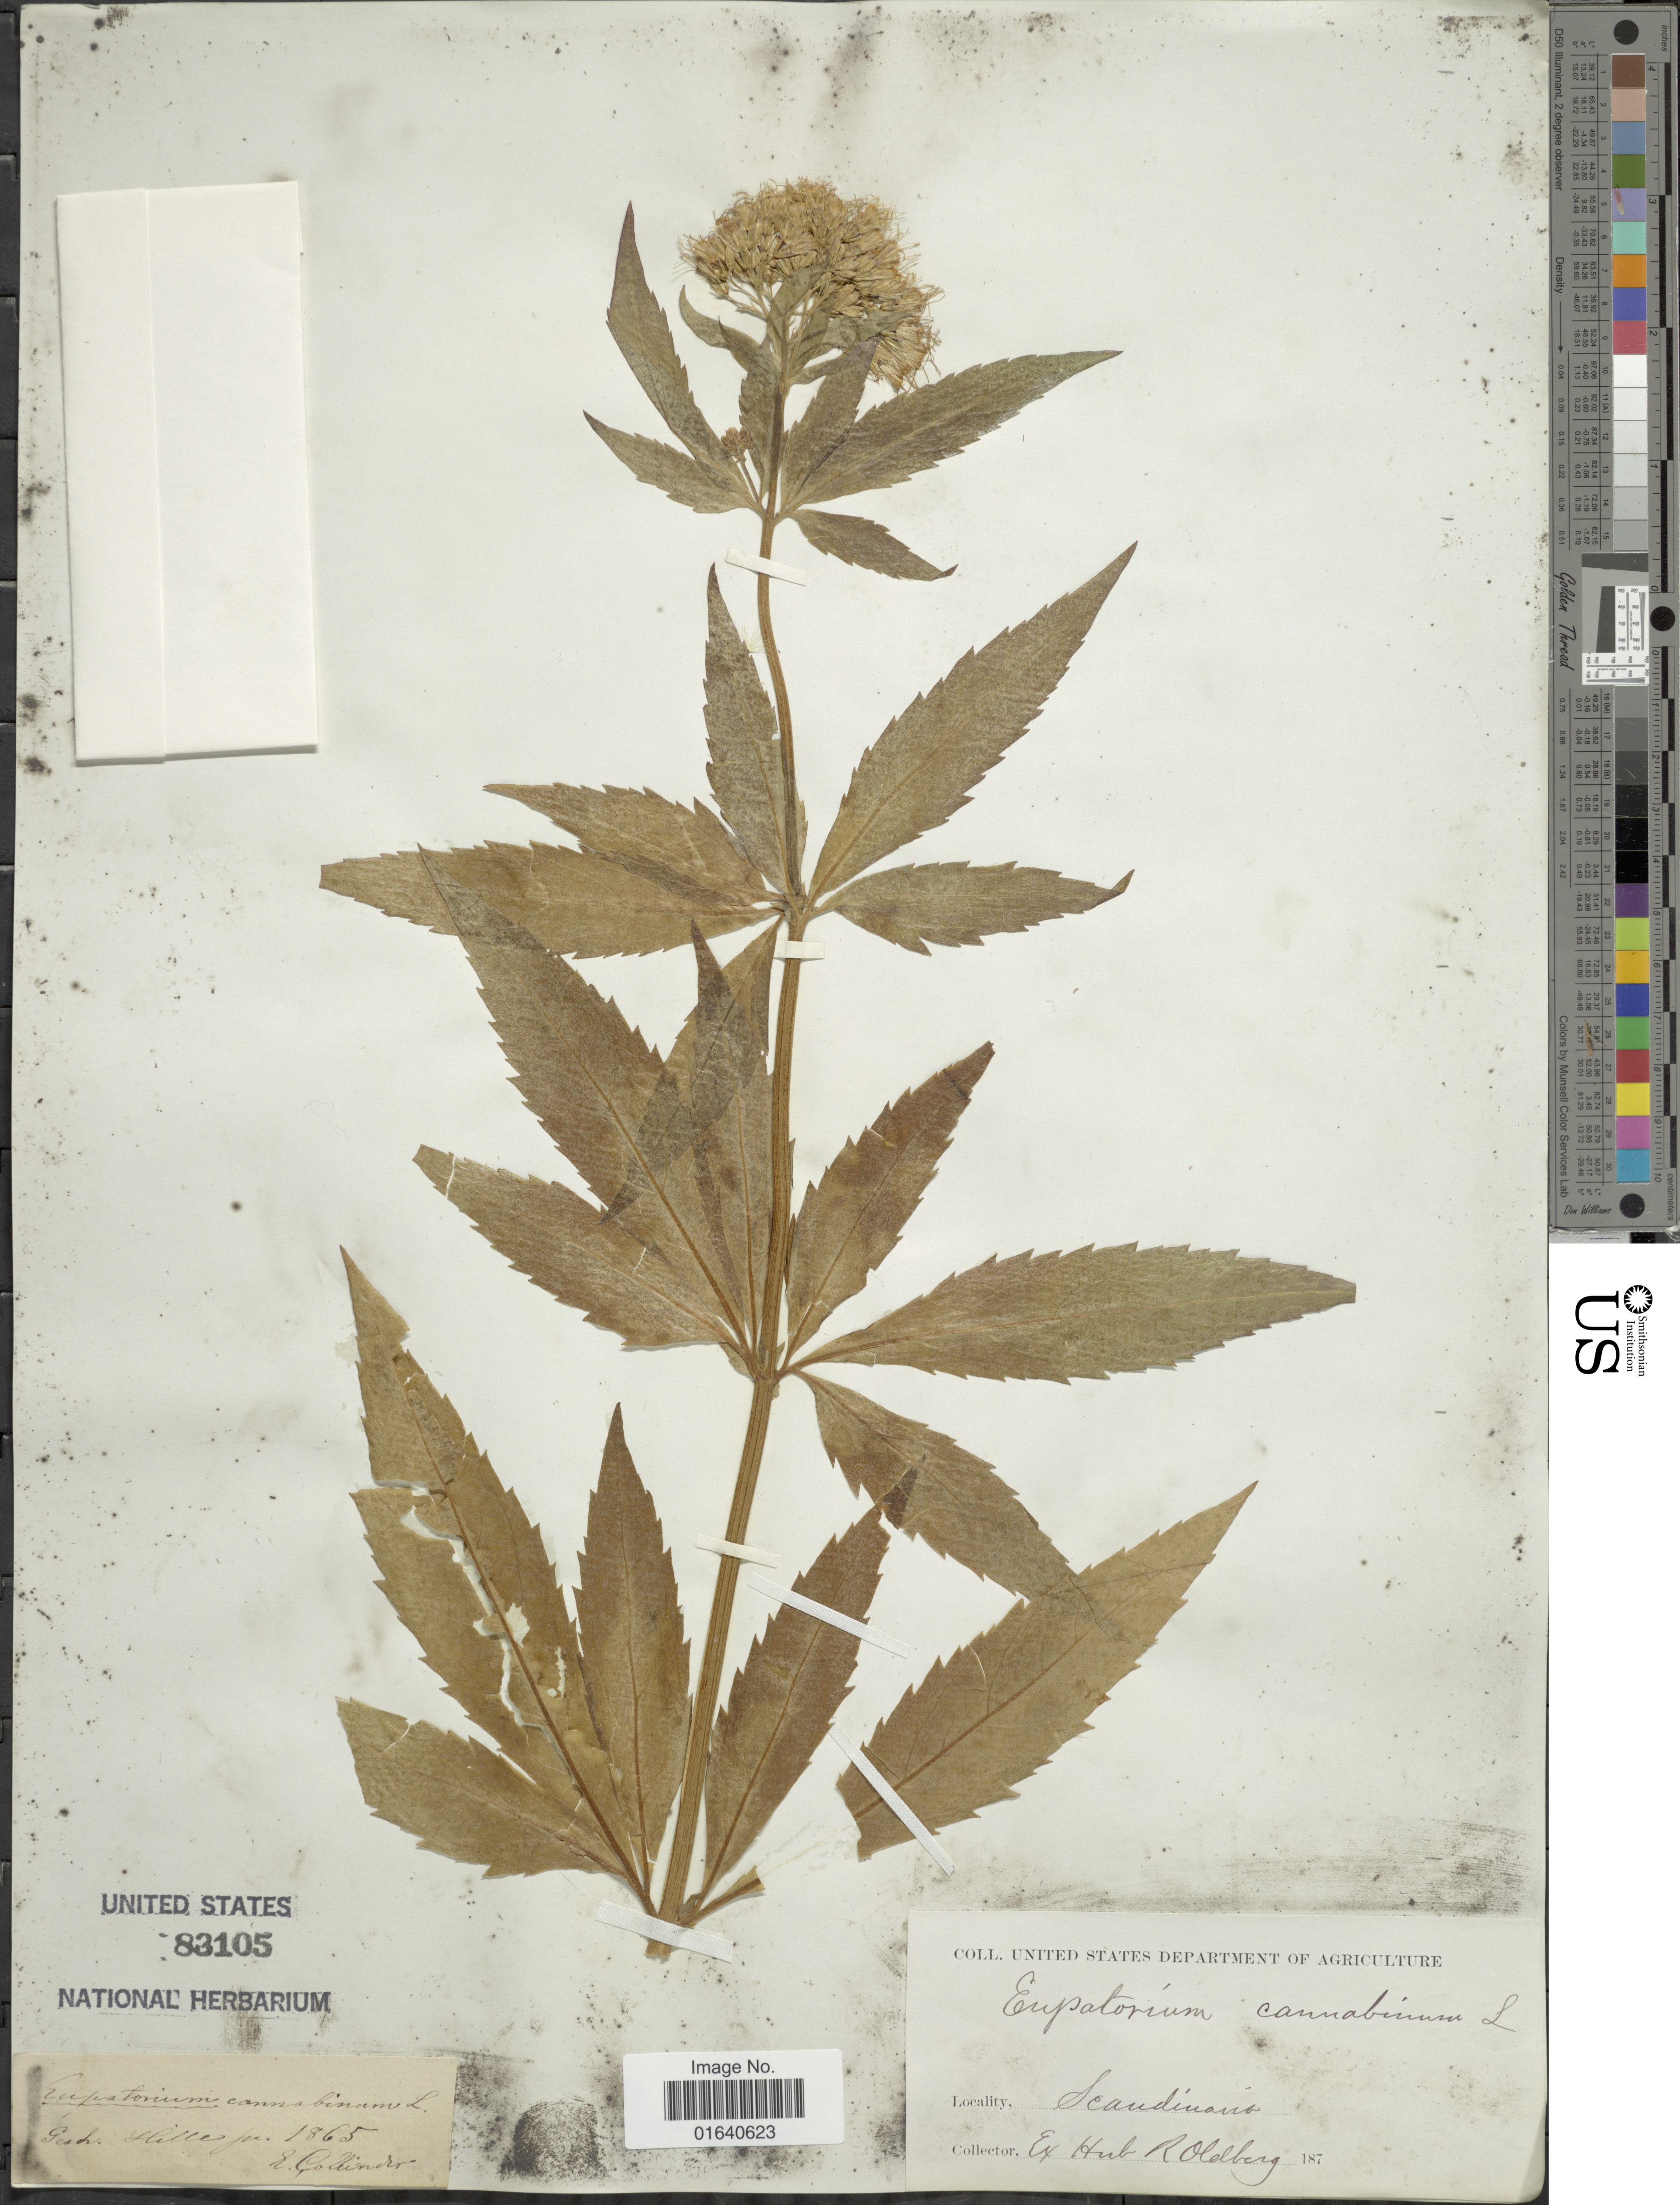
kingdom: Plantae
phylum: Tracheophyta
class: Magnoliopsida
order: Asterales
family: Asteraceae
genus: Eupatorium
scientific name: Eupatorium cannabinum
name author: L.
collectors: E. Collinder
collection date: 1865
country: Sweden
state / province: Gävleborg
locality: Gestr. Hille sn.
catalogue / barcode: US 83105